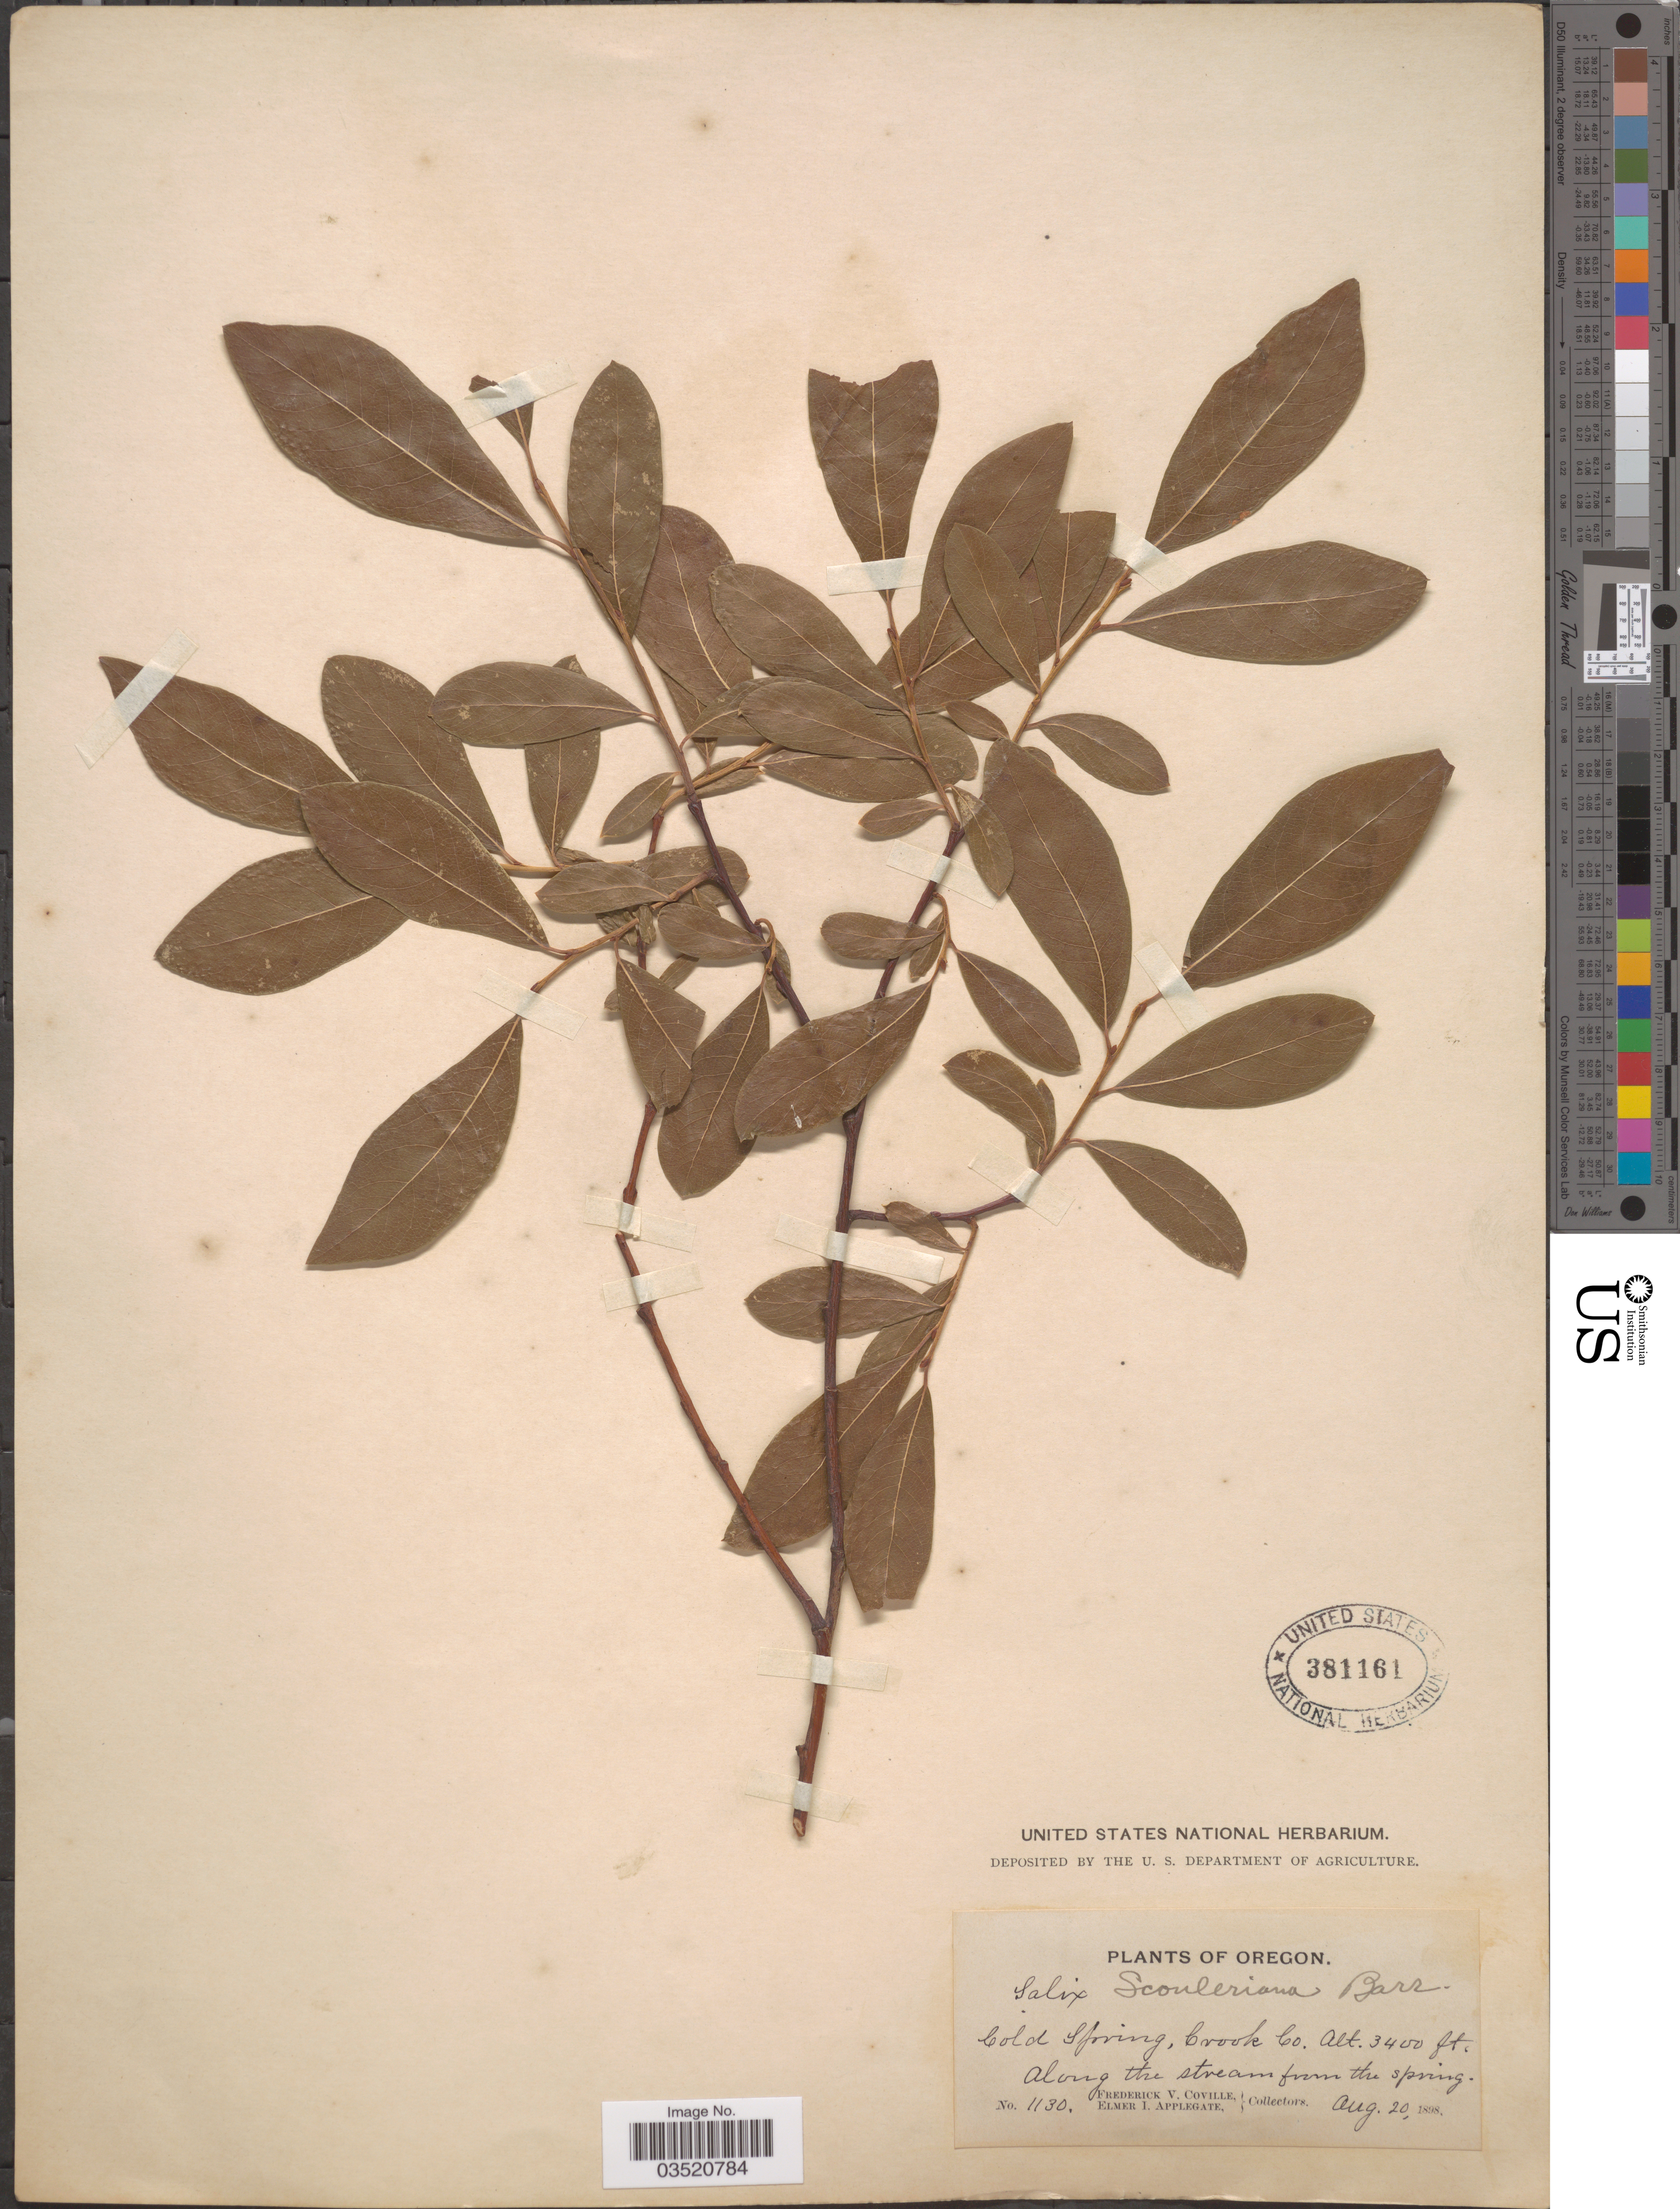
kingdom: Plantae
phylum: Tracheophyta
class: Magnoliopsida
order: Malpighiales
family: Salicaceae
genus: Salix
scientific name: Salix scouleriana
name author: Barratt ex Hook.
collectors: F. V. Coville & E. I. Applegate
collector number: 1130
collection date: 1898-08-20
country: United States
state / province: Oregon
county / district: Crook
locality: Cold Spring, Crook Co.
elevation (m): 1036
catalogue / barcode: US 381161